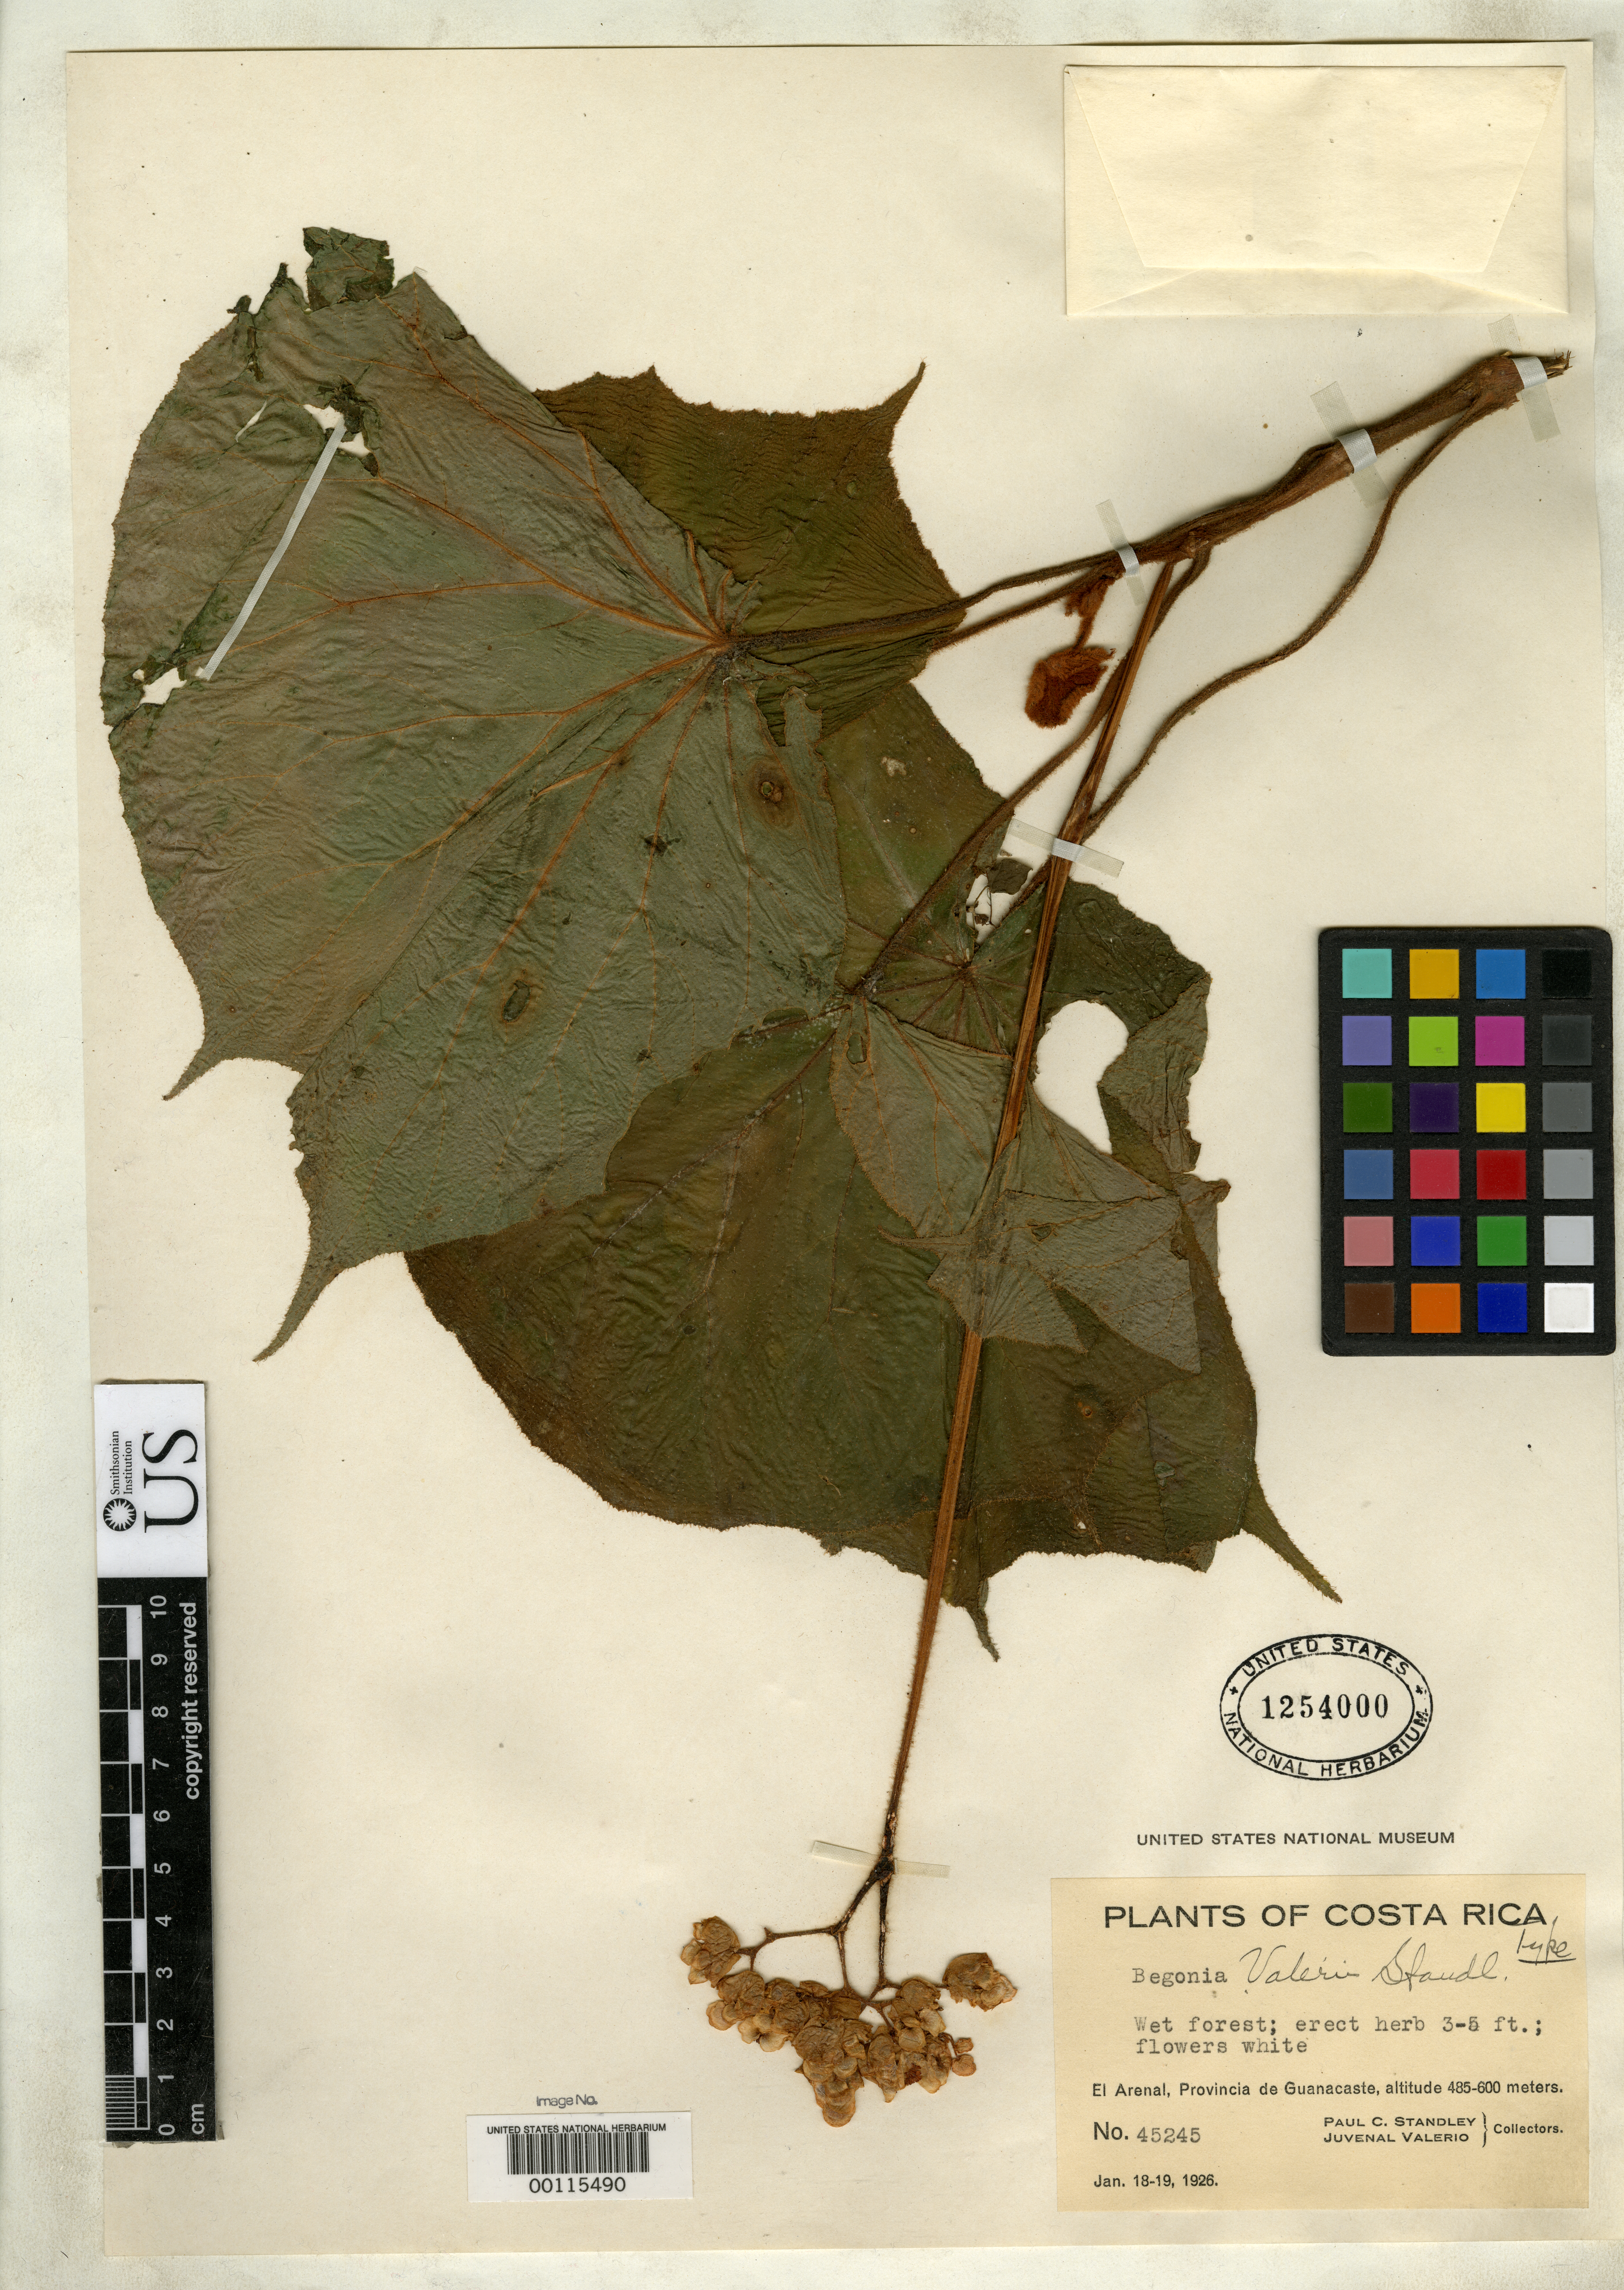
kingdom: Plantae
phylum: Tracheophyta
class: Magnoliopsida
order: Cucurbitales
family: Begoniaceae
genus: Begonia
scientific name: Begonia valerii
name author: Standl.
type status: Holotype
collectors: P. C. Standley & J. Valerio R.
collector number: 45245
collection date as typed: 19 Jan 1926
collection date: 1926-01-19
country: Costa Rica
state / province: Guanacaste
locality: El Arenal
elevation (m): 500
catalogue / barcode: US 1254000